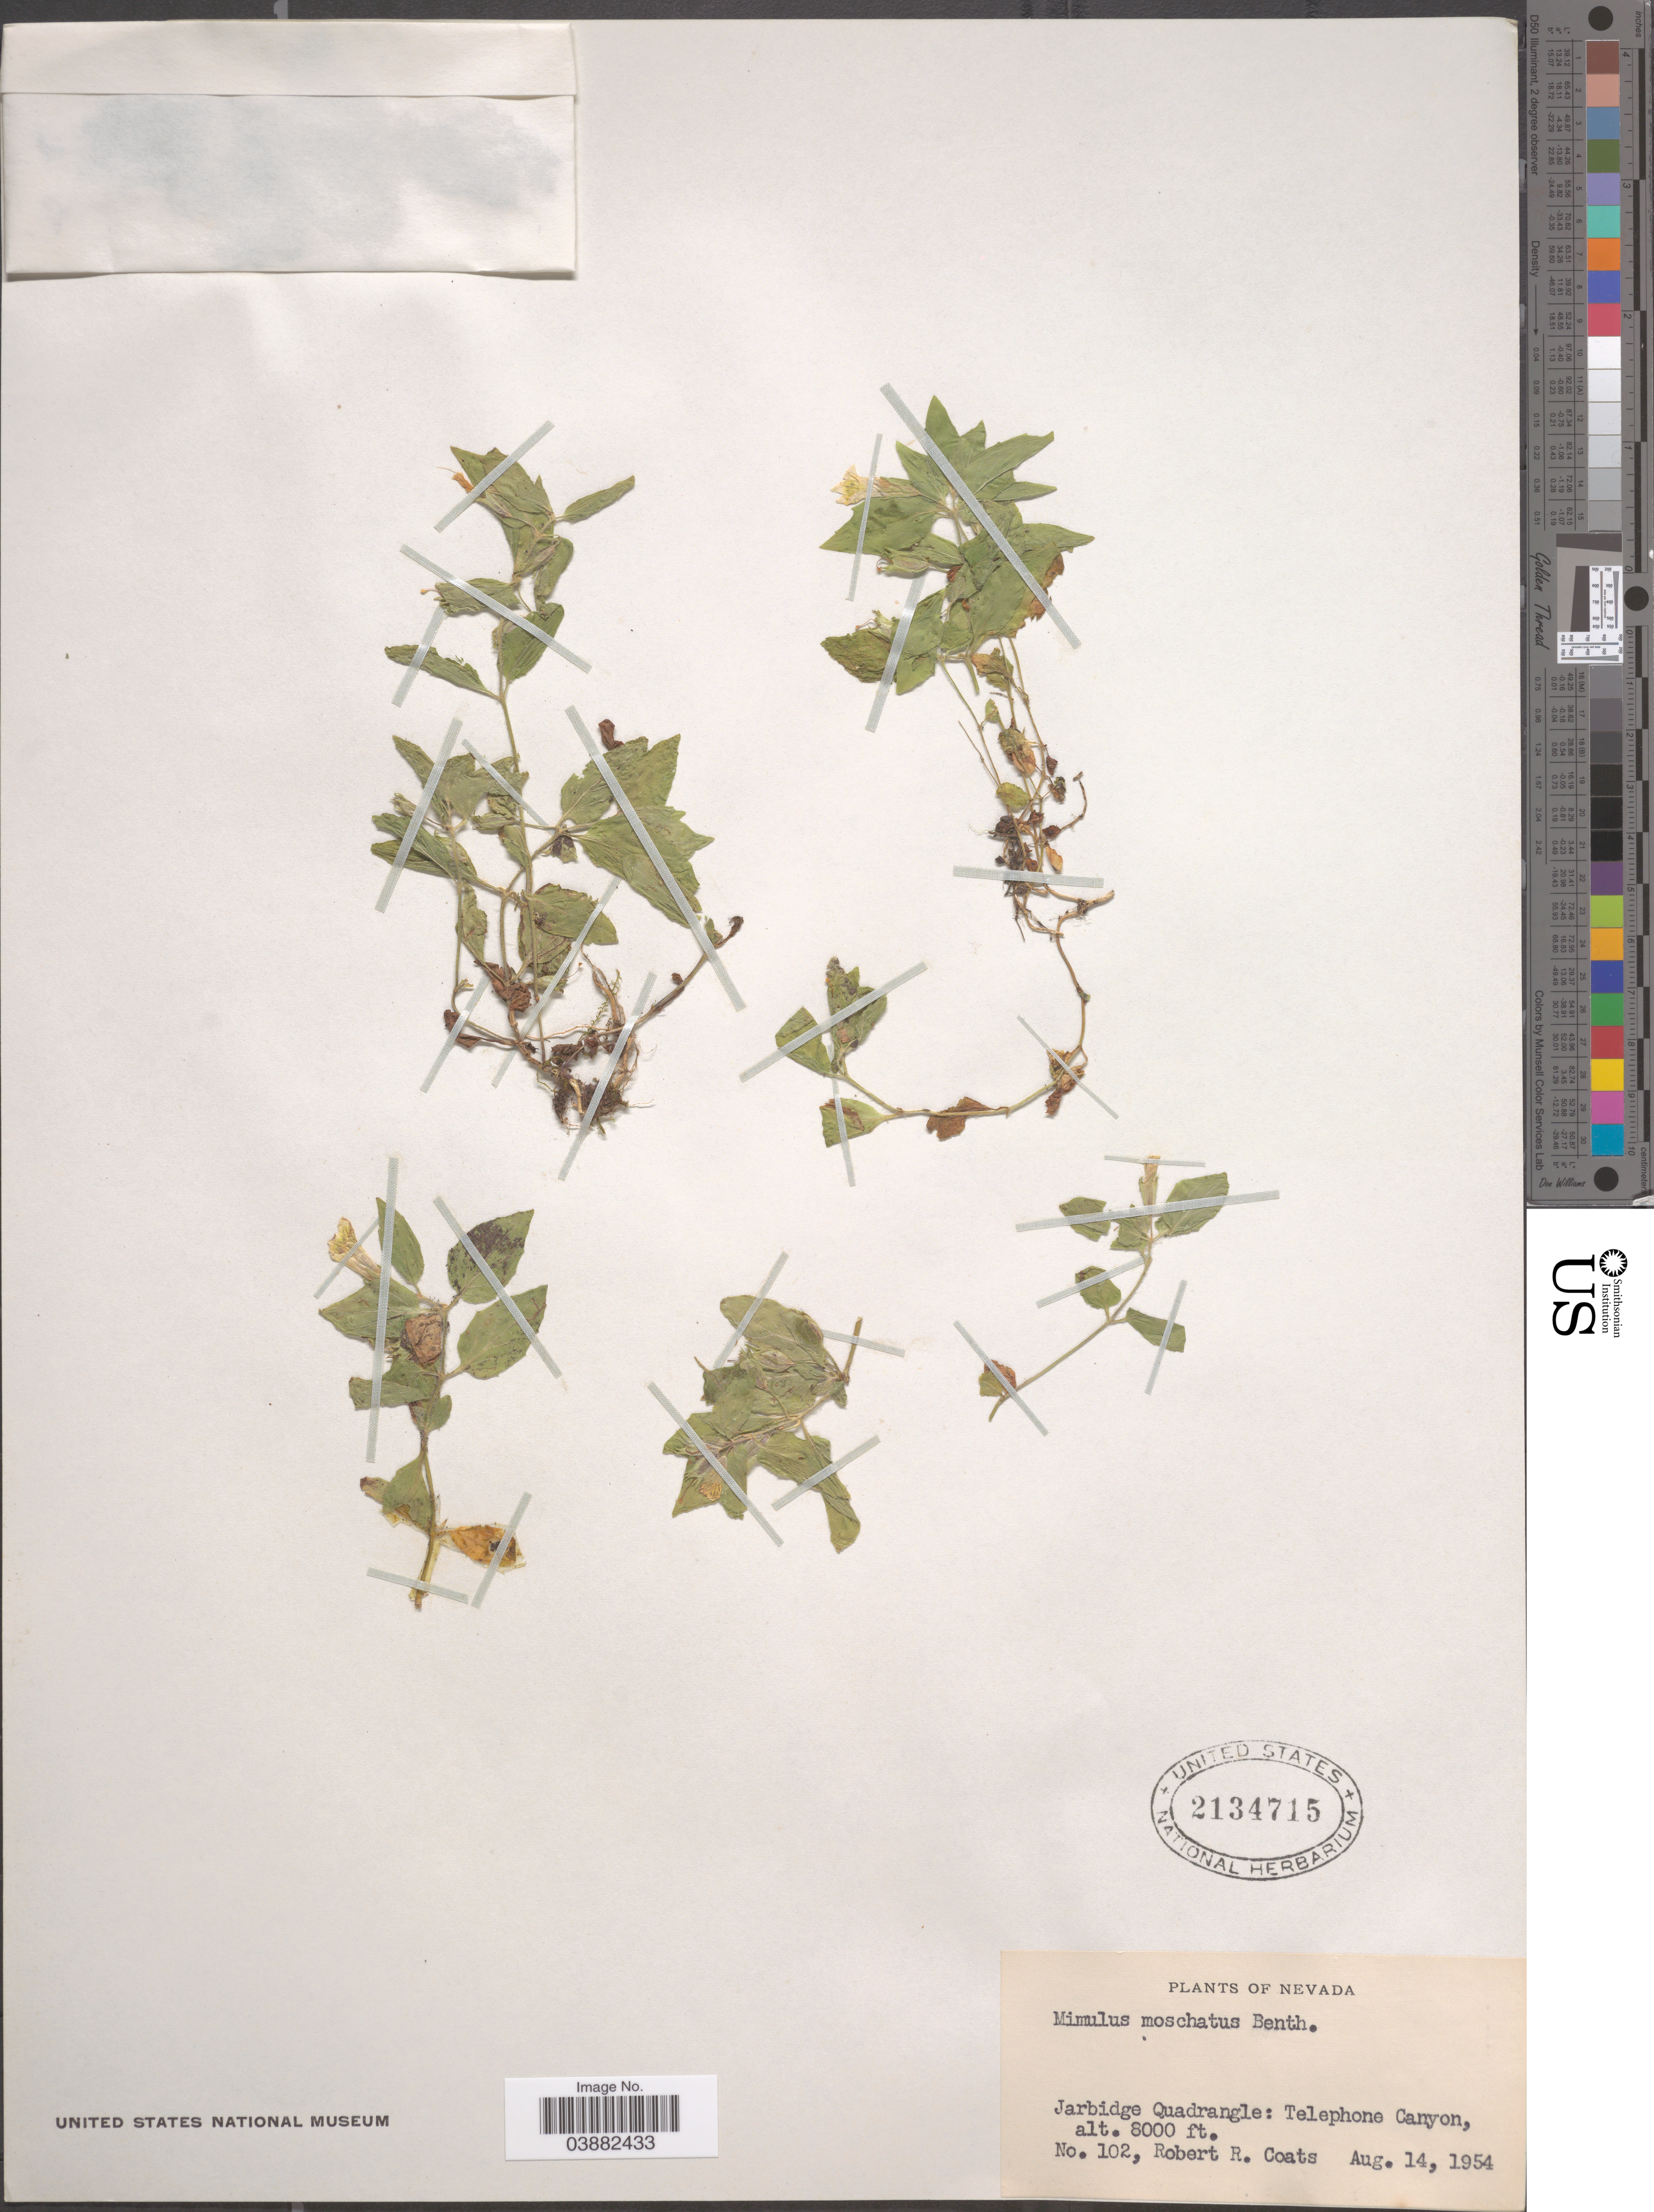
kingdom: Plantae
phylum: Tracheophyta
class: Magnoliopsida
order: Lamiales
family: Phrymaceae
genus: Mimulus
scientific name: Mimulus moschatus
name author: Douglas ex Lindl.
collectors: R. Coats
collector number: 102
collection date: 1954-08-14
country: United States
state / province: Nevada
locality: Jarbidge Quadrangle: Telephone Canyon.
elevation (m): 2438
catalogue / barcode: US 2134715